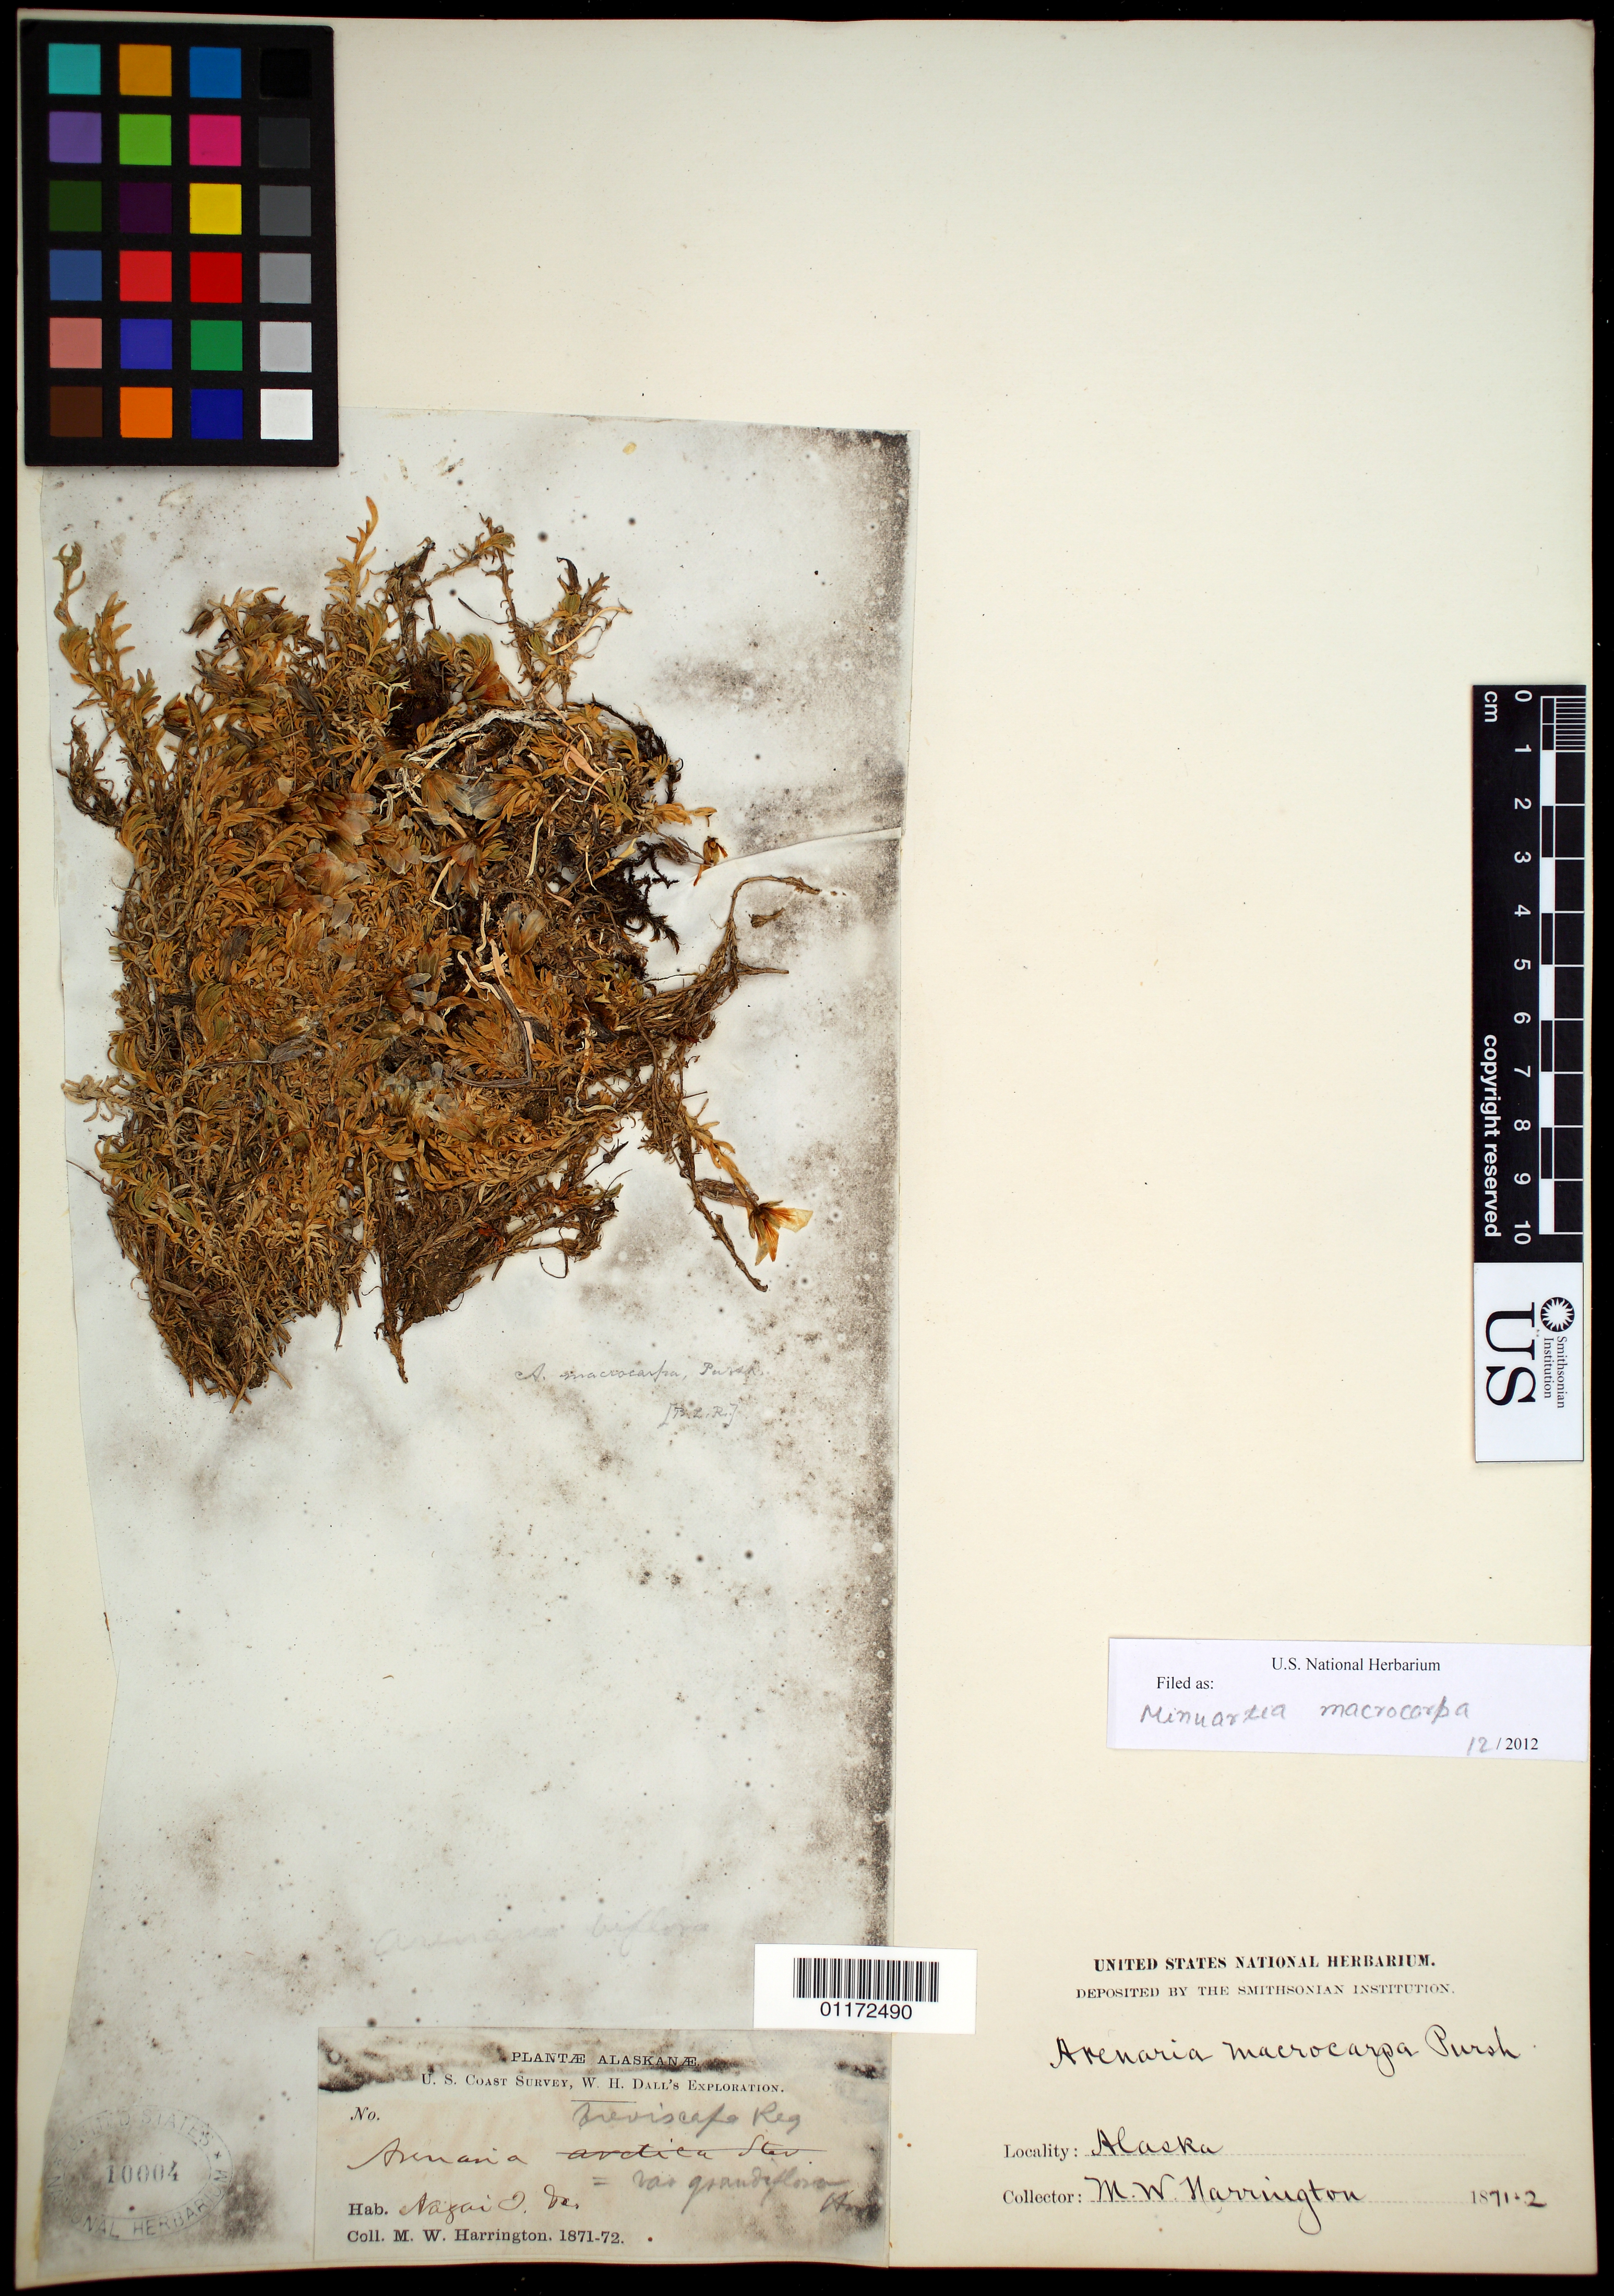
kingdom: Plantae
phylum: Tracheophyta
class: Magnoliopsida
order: Caryophyllales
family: Caryophyllaceae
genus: Pseudocherleria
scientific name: Pseudocherleria macrocarpa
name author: (Pursh) Dillenb. & Kadereit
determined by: U.S. National Herbarium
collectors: M. W. Harrington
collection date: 1871/1872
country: United States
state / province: Alaska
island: Nagai Island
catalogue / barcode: US 10004